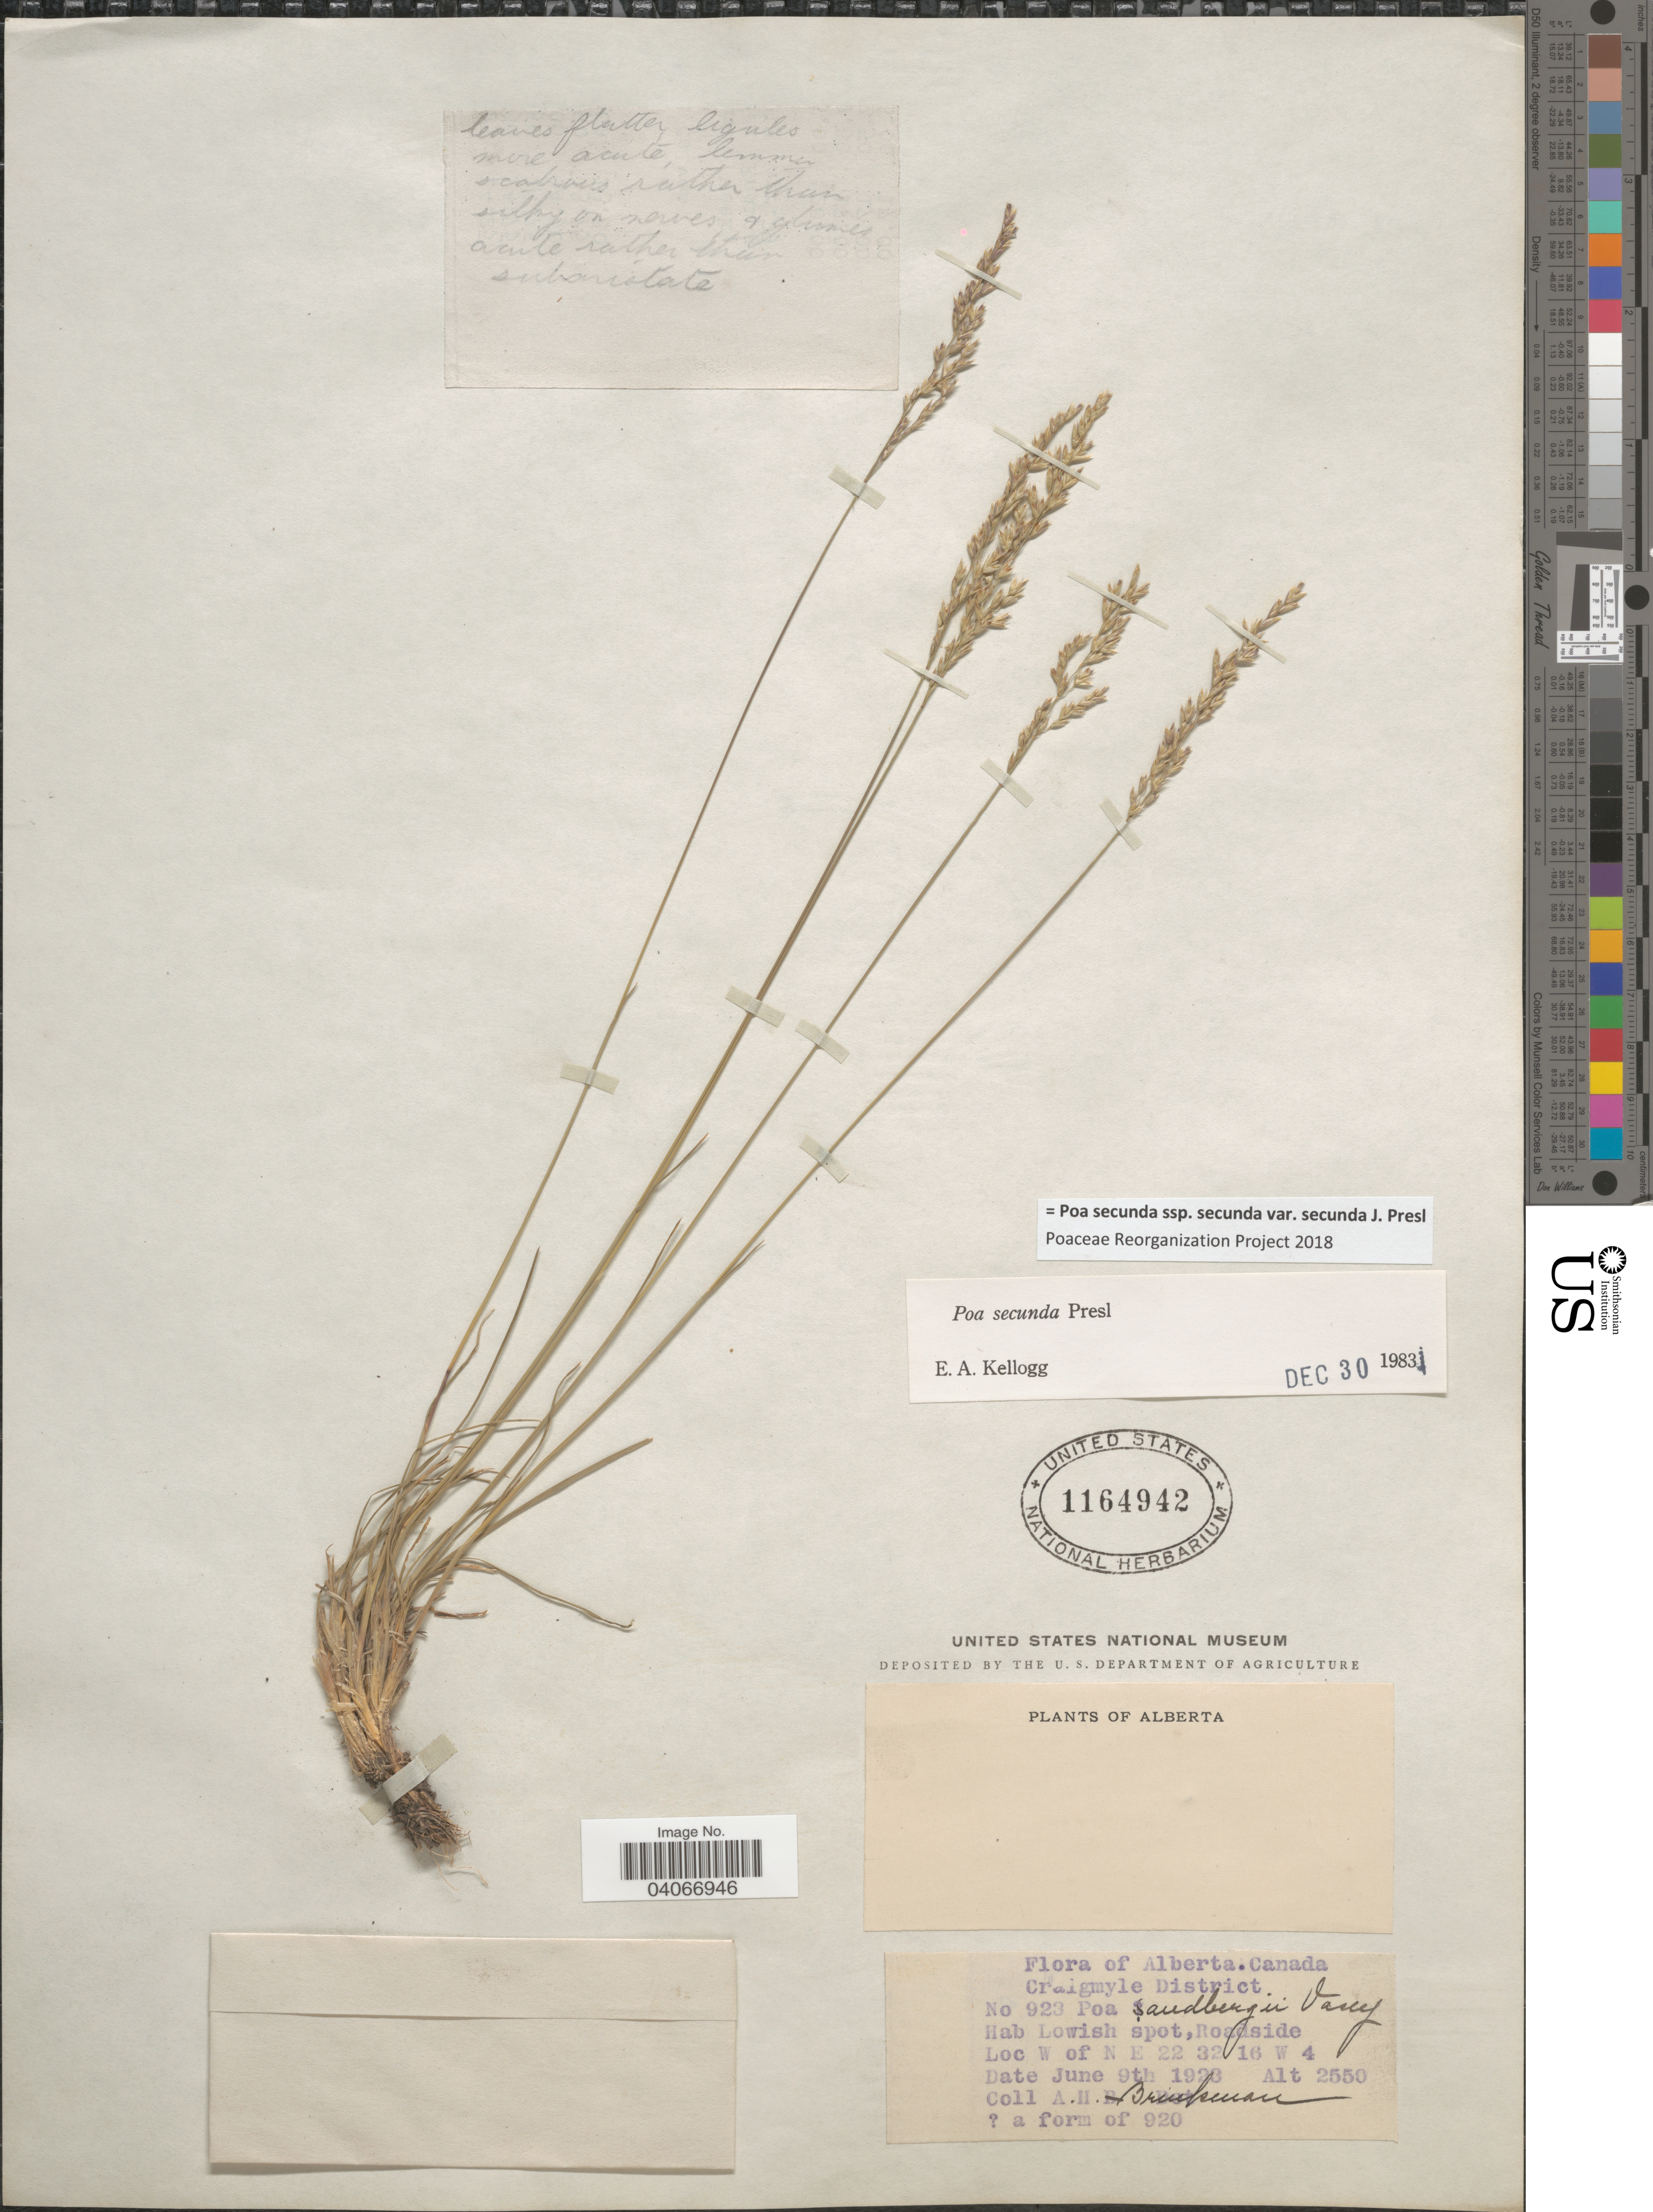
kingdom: Plantae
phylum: Tracheophyta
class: Liliopsida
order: Poales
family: Poaceae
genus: Poa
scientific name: Poa secunda subsp. secunda var. secunda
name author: J. Presl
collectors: A. Brinkman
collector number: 923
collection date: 1923-06-09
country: Canada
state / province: Alberta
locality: Craigmyle District. Lowish spot, Roadside. W of N E 22 32 16 W 4.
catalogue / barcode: US 1164942